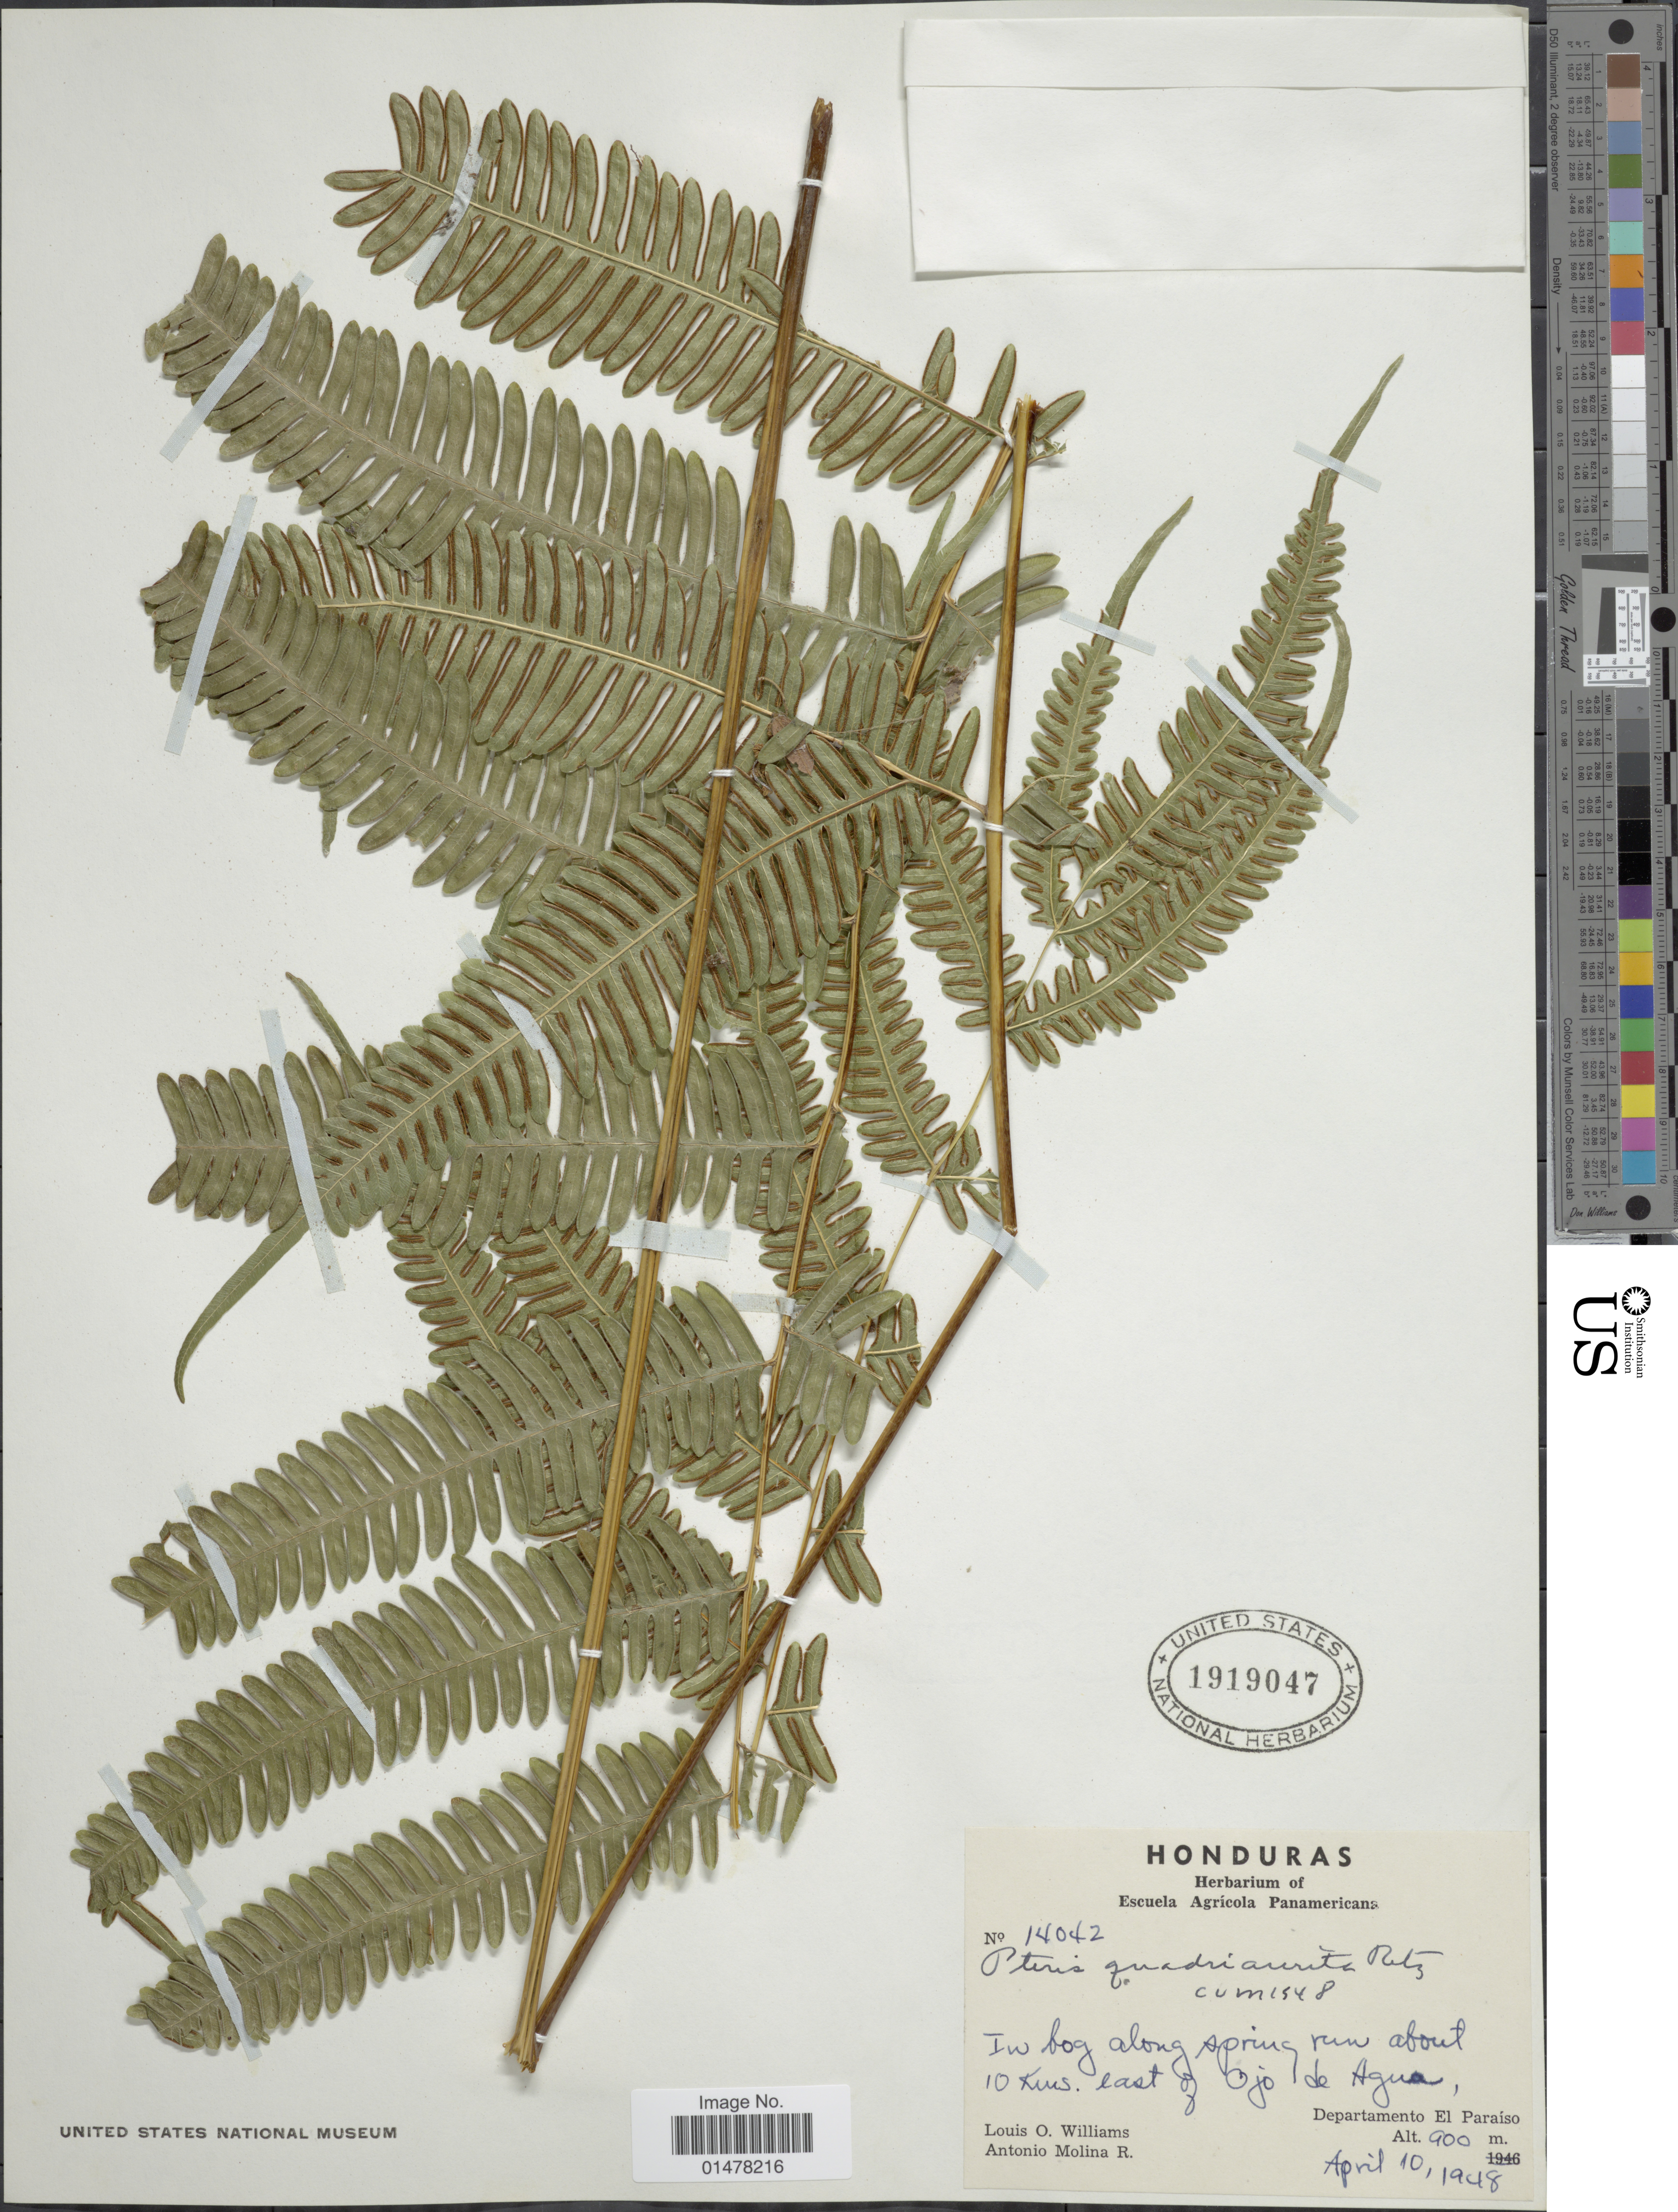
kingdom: Plantae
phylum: Tracheophyta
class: Polypodiopsida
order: Polypodiales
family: Pteridaceae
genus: Pteris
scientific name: Pteris quadriaurita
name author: Retz.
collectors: L. O. Williams & A. Molina R.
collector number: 14042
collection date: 1948-04-10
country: Honduras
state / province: El Paraíso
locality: Honduras, in bog along spring run about 10kms east of Ojo de Agua, Departamento el Paraiso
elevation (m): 900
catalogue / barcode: US 1919047